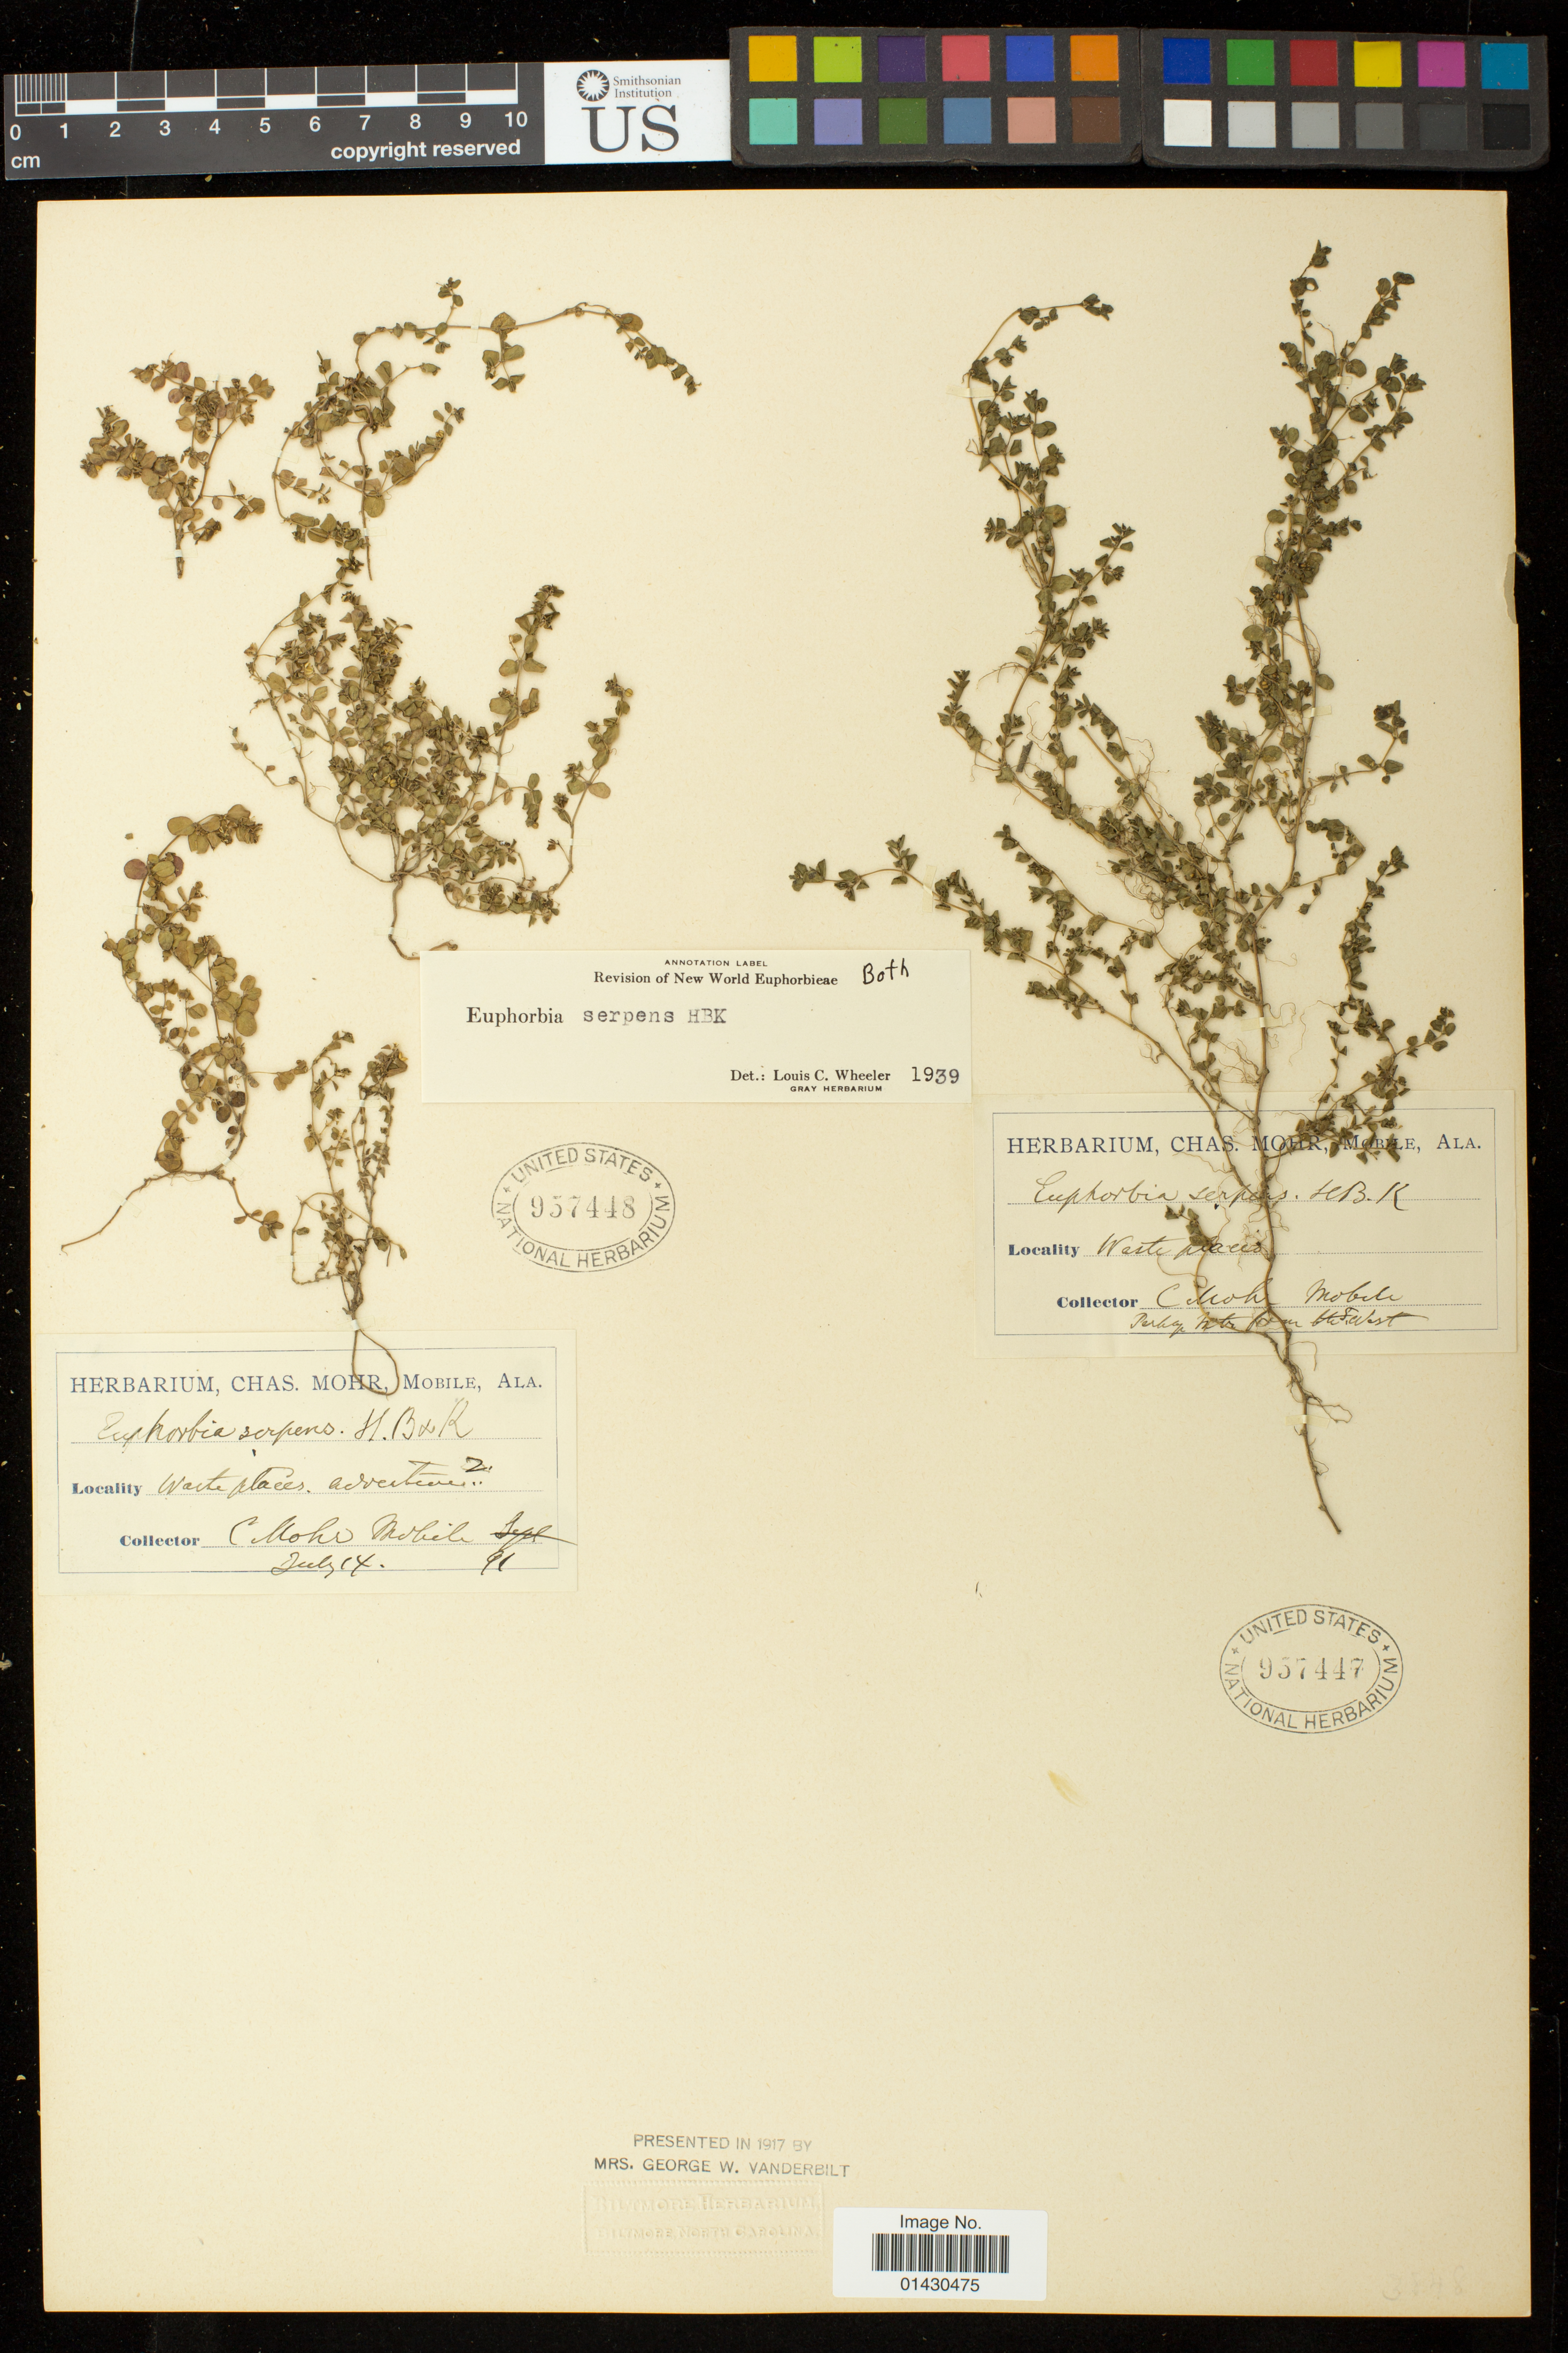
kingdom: Plantae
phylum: Tracheophyta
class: Magnoliopsida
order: Malpighiales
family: Euphorbiaceae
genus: Euphorbia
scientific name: Euphorbia serpens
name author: Kunth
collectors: C. T. Mohr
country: United States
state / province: Alabama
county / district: Mobile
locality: Mobile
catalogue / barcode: US 957447